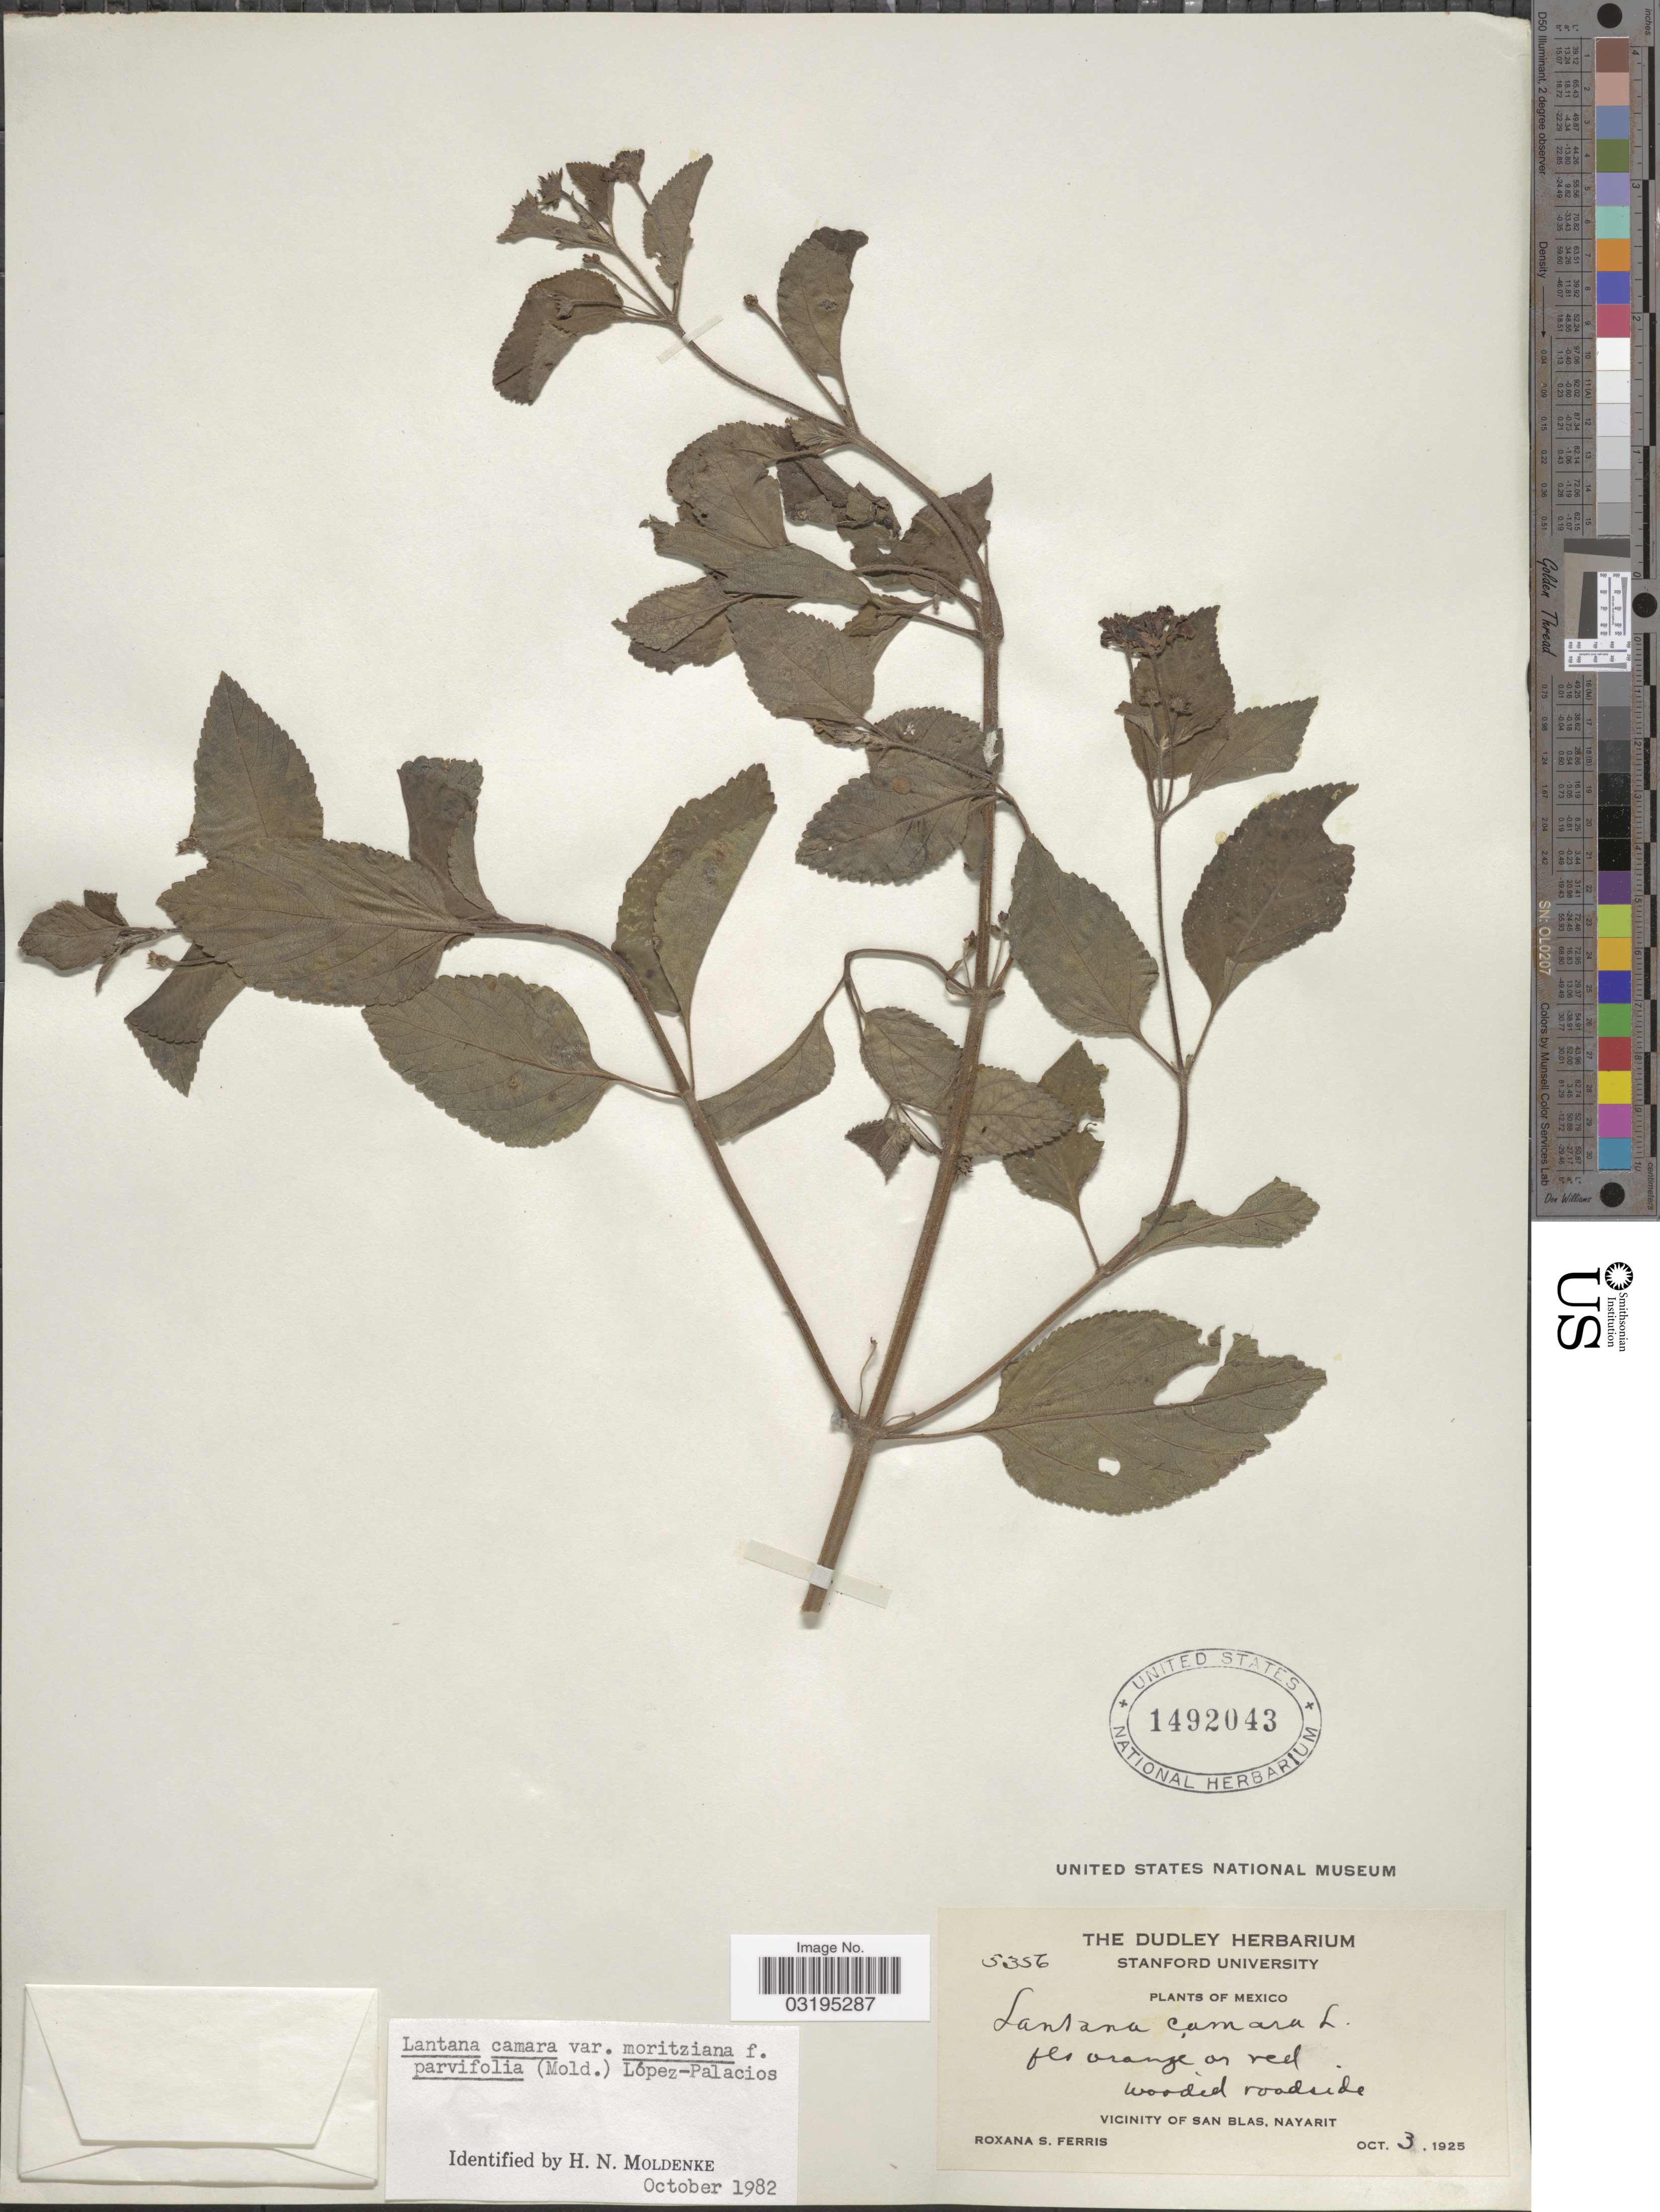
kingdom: Plantae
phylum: Tracheophyta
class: Magnoliopsida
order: Lamiales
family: Verbenaceae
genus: Lantana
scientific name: Lantana camara f. parvifolia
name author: Moldenke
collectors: R. S. Ferris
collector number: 5356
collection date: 1925-10-03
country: Mexico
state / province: Nayarit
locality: Vicinity of San Blas.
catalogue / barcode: US 1492043